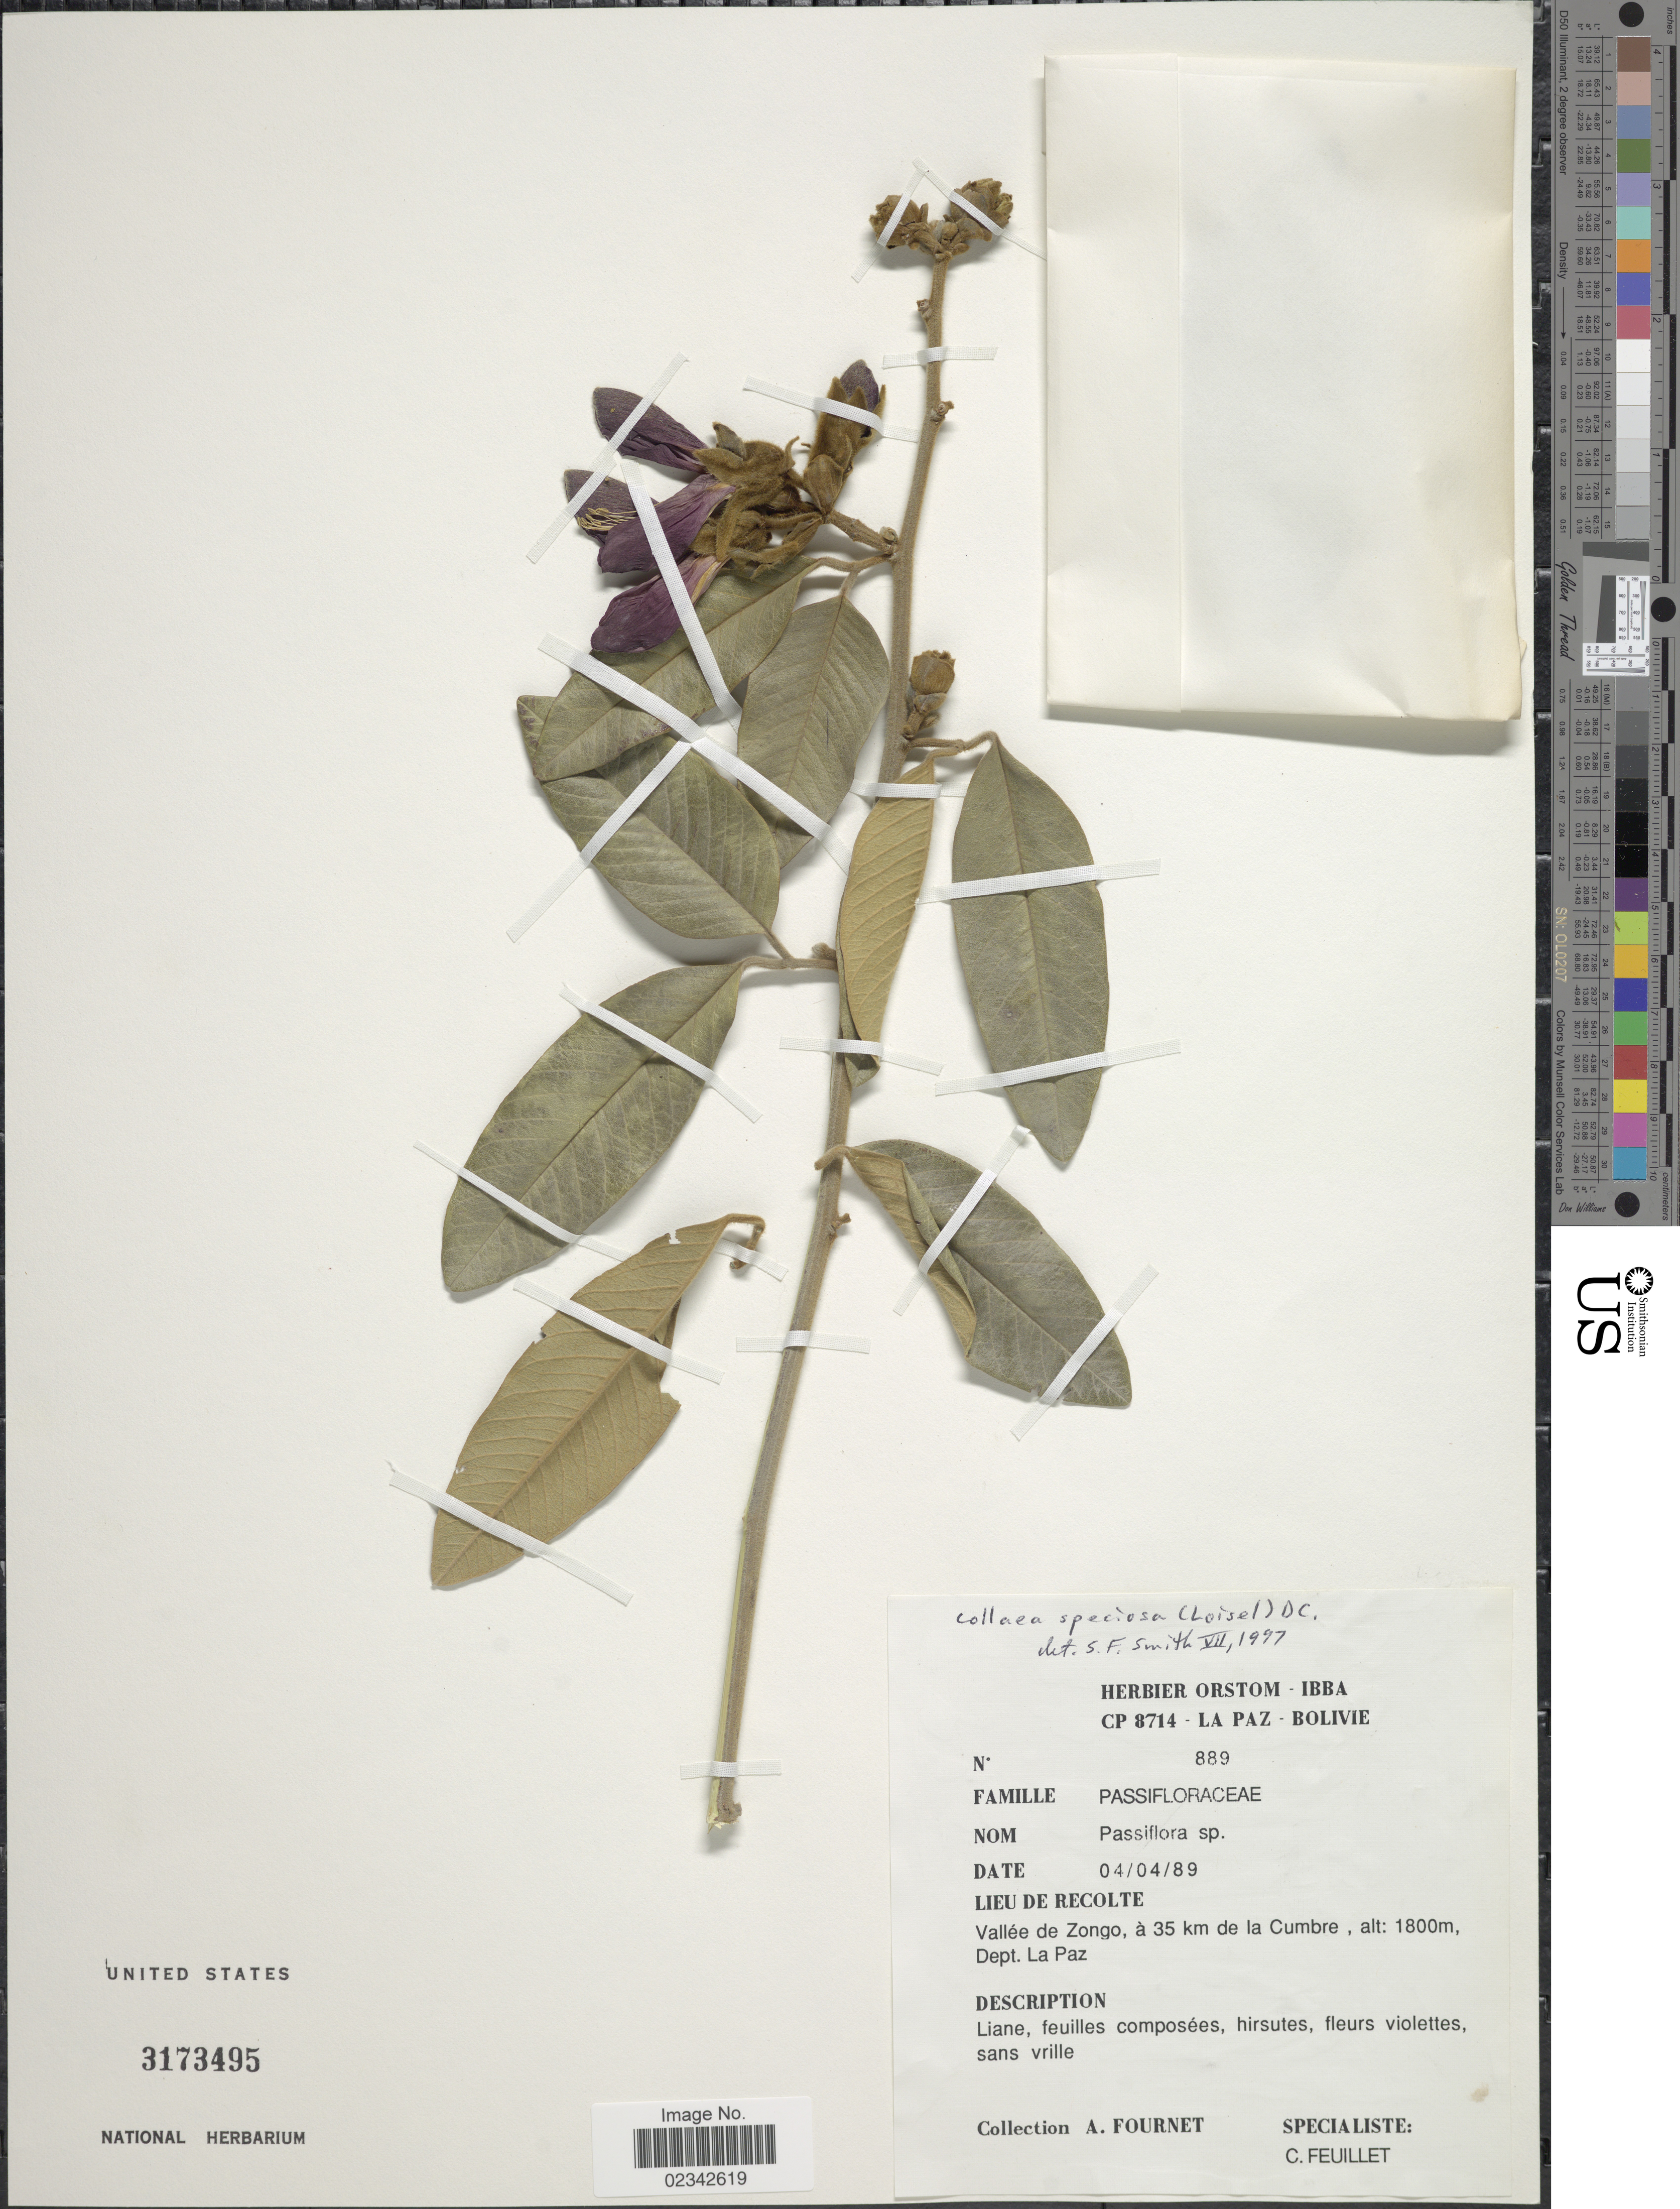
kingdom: Plantae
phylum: Tracheophyta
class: Magnoliopsida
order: Fabales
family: Fabaceae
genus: Collaea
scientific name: Collaea speciosa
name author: (Loisel.) DC.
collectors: A. Fournet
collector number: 889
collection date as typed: Transcribed d/m/y: 4/4/89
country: Bolivia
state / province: La Paz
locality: Vallee de Zongo, a 35 km de la Cumvre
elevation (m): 1800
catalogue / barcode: US 3173495